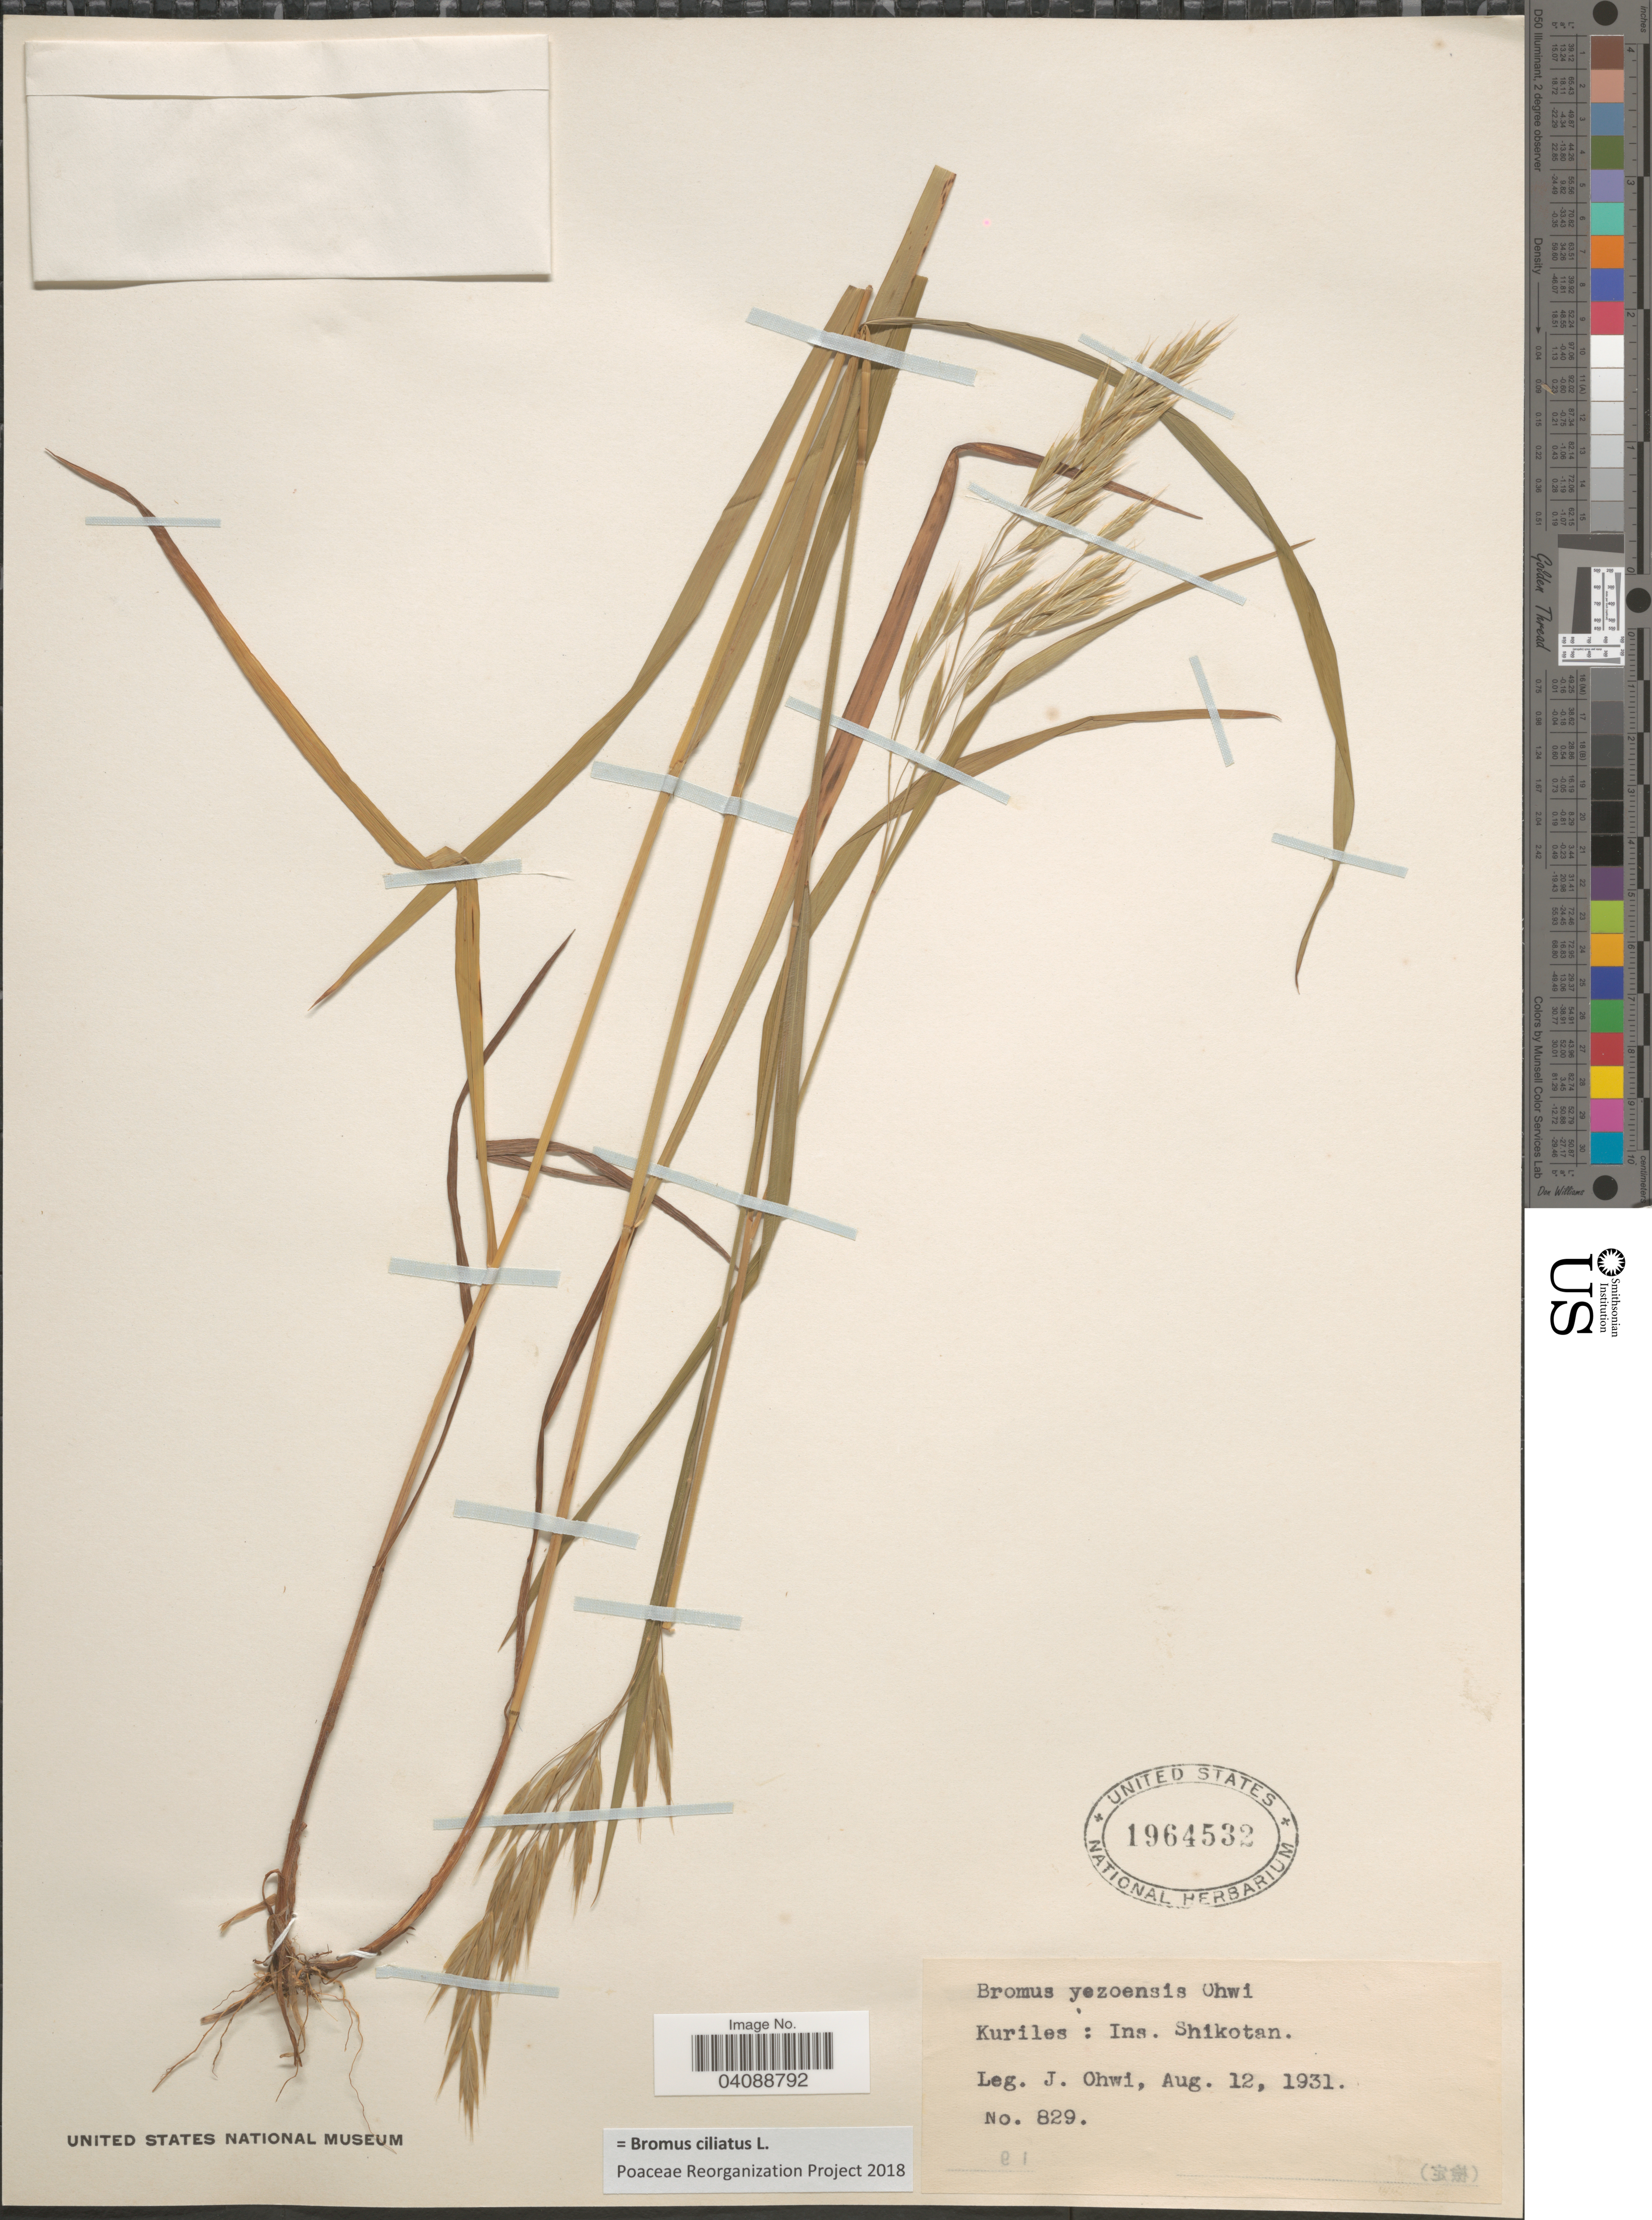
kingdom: Plantae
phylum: Tracheophyta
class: Liliopsida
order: Poales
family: Poaceae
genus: Bromus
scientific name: Bromus ciliatus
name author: L.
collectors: J. Ohwi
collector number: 829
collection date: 1931-08-12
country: Russian Federation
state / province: Sakhalin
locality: Kuriles: Ins. Shikotan.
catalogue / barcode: US 1964532